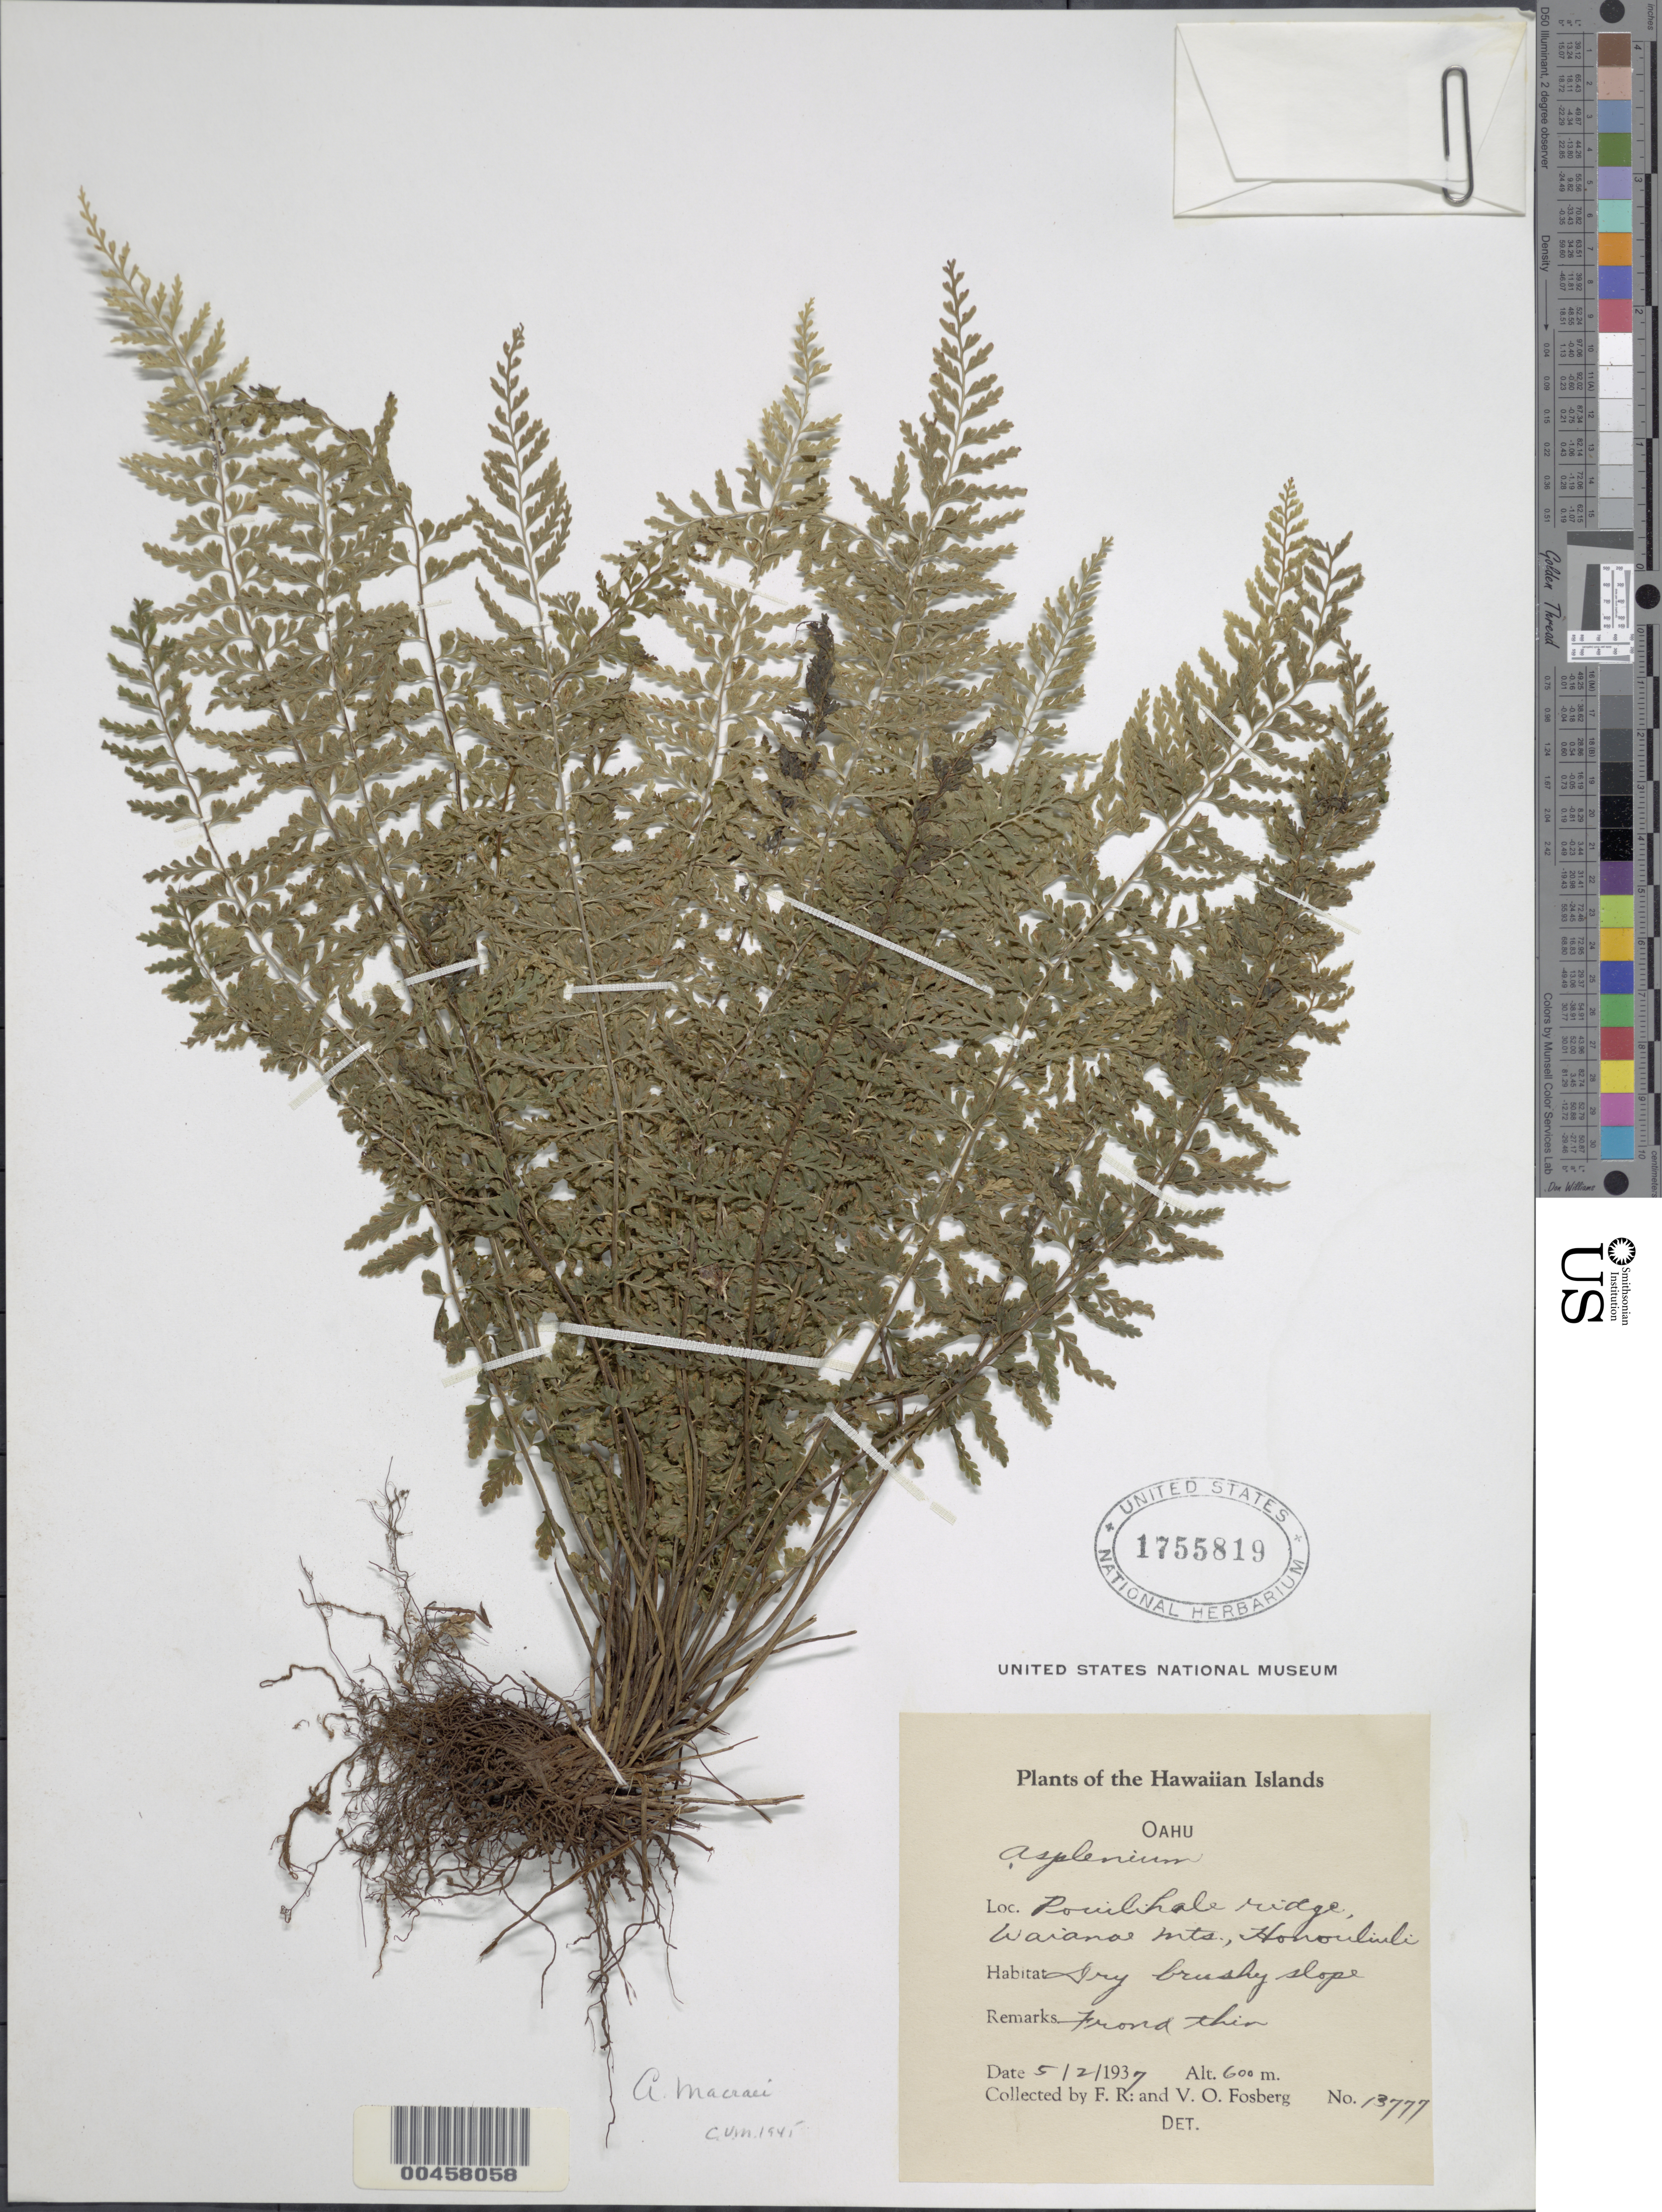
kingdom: Plantae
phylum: Tracheophyta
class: Polypodiopsida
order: Polypodiales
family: Aspleniaceae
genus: Asplenium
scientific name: Asplenium macraei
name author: Hook. & Grev.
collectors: F. R. Fosberg & V. O. Fosberg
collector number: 13777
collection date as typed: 2 May 1937 or 5 Feb 1937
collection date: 1937-02-05 or 1937-05-02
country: United States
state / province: Hawaii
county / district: Honolulu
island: Oahu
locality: Pouilihale ridge, Waianae Mountains, Honouliuli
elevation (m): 600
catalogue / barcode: US 1755819